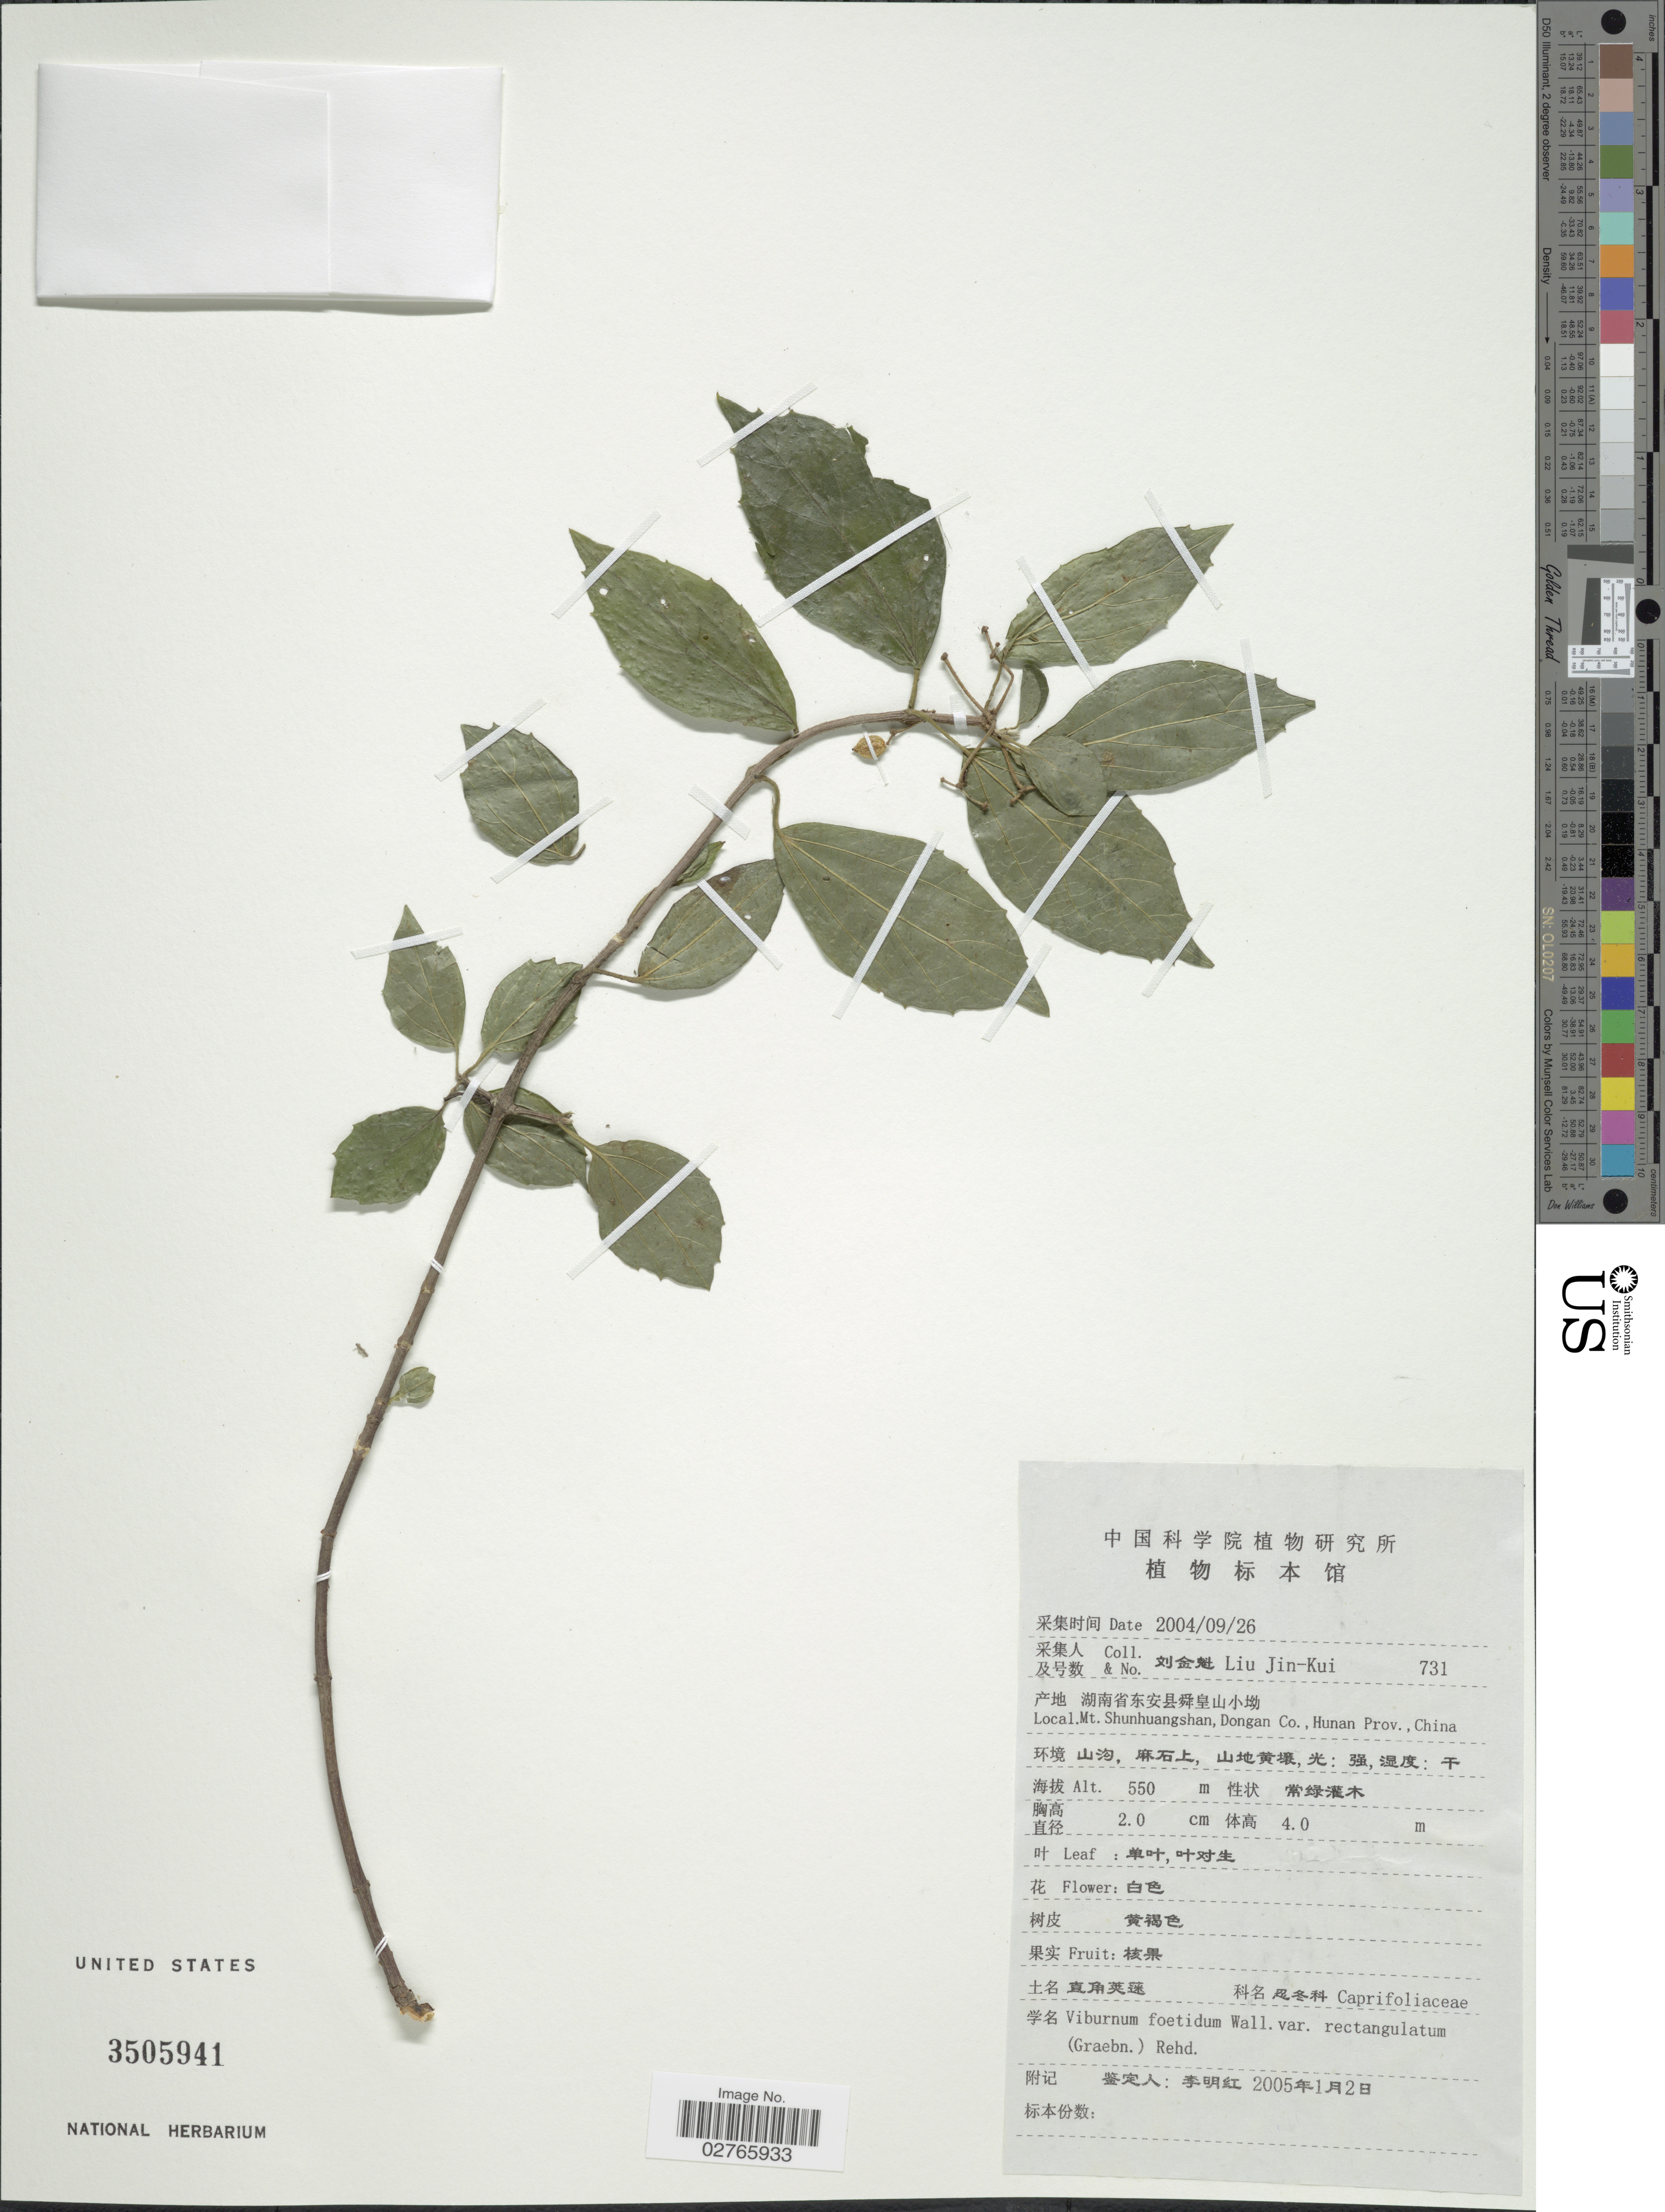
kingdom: Plantae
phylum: Tracheophyta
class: Magnoliopsida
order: Dipsacales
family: Viburnaceae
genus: Viburnum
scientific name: Viburnum foetidum var. ceanothoides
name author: (C.H. Wright) Hand.-Mazz.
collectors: Liu Jin-Kui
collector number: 731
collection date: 2004-09-26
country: China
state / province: Hunan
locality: Mt. Shunhuangshan, Dongan Co.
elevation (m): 550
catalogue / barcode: US 3505941